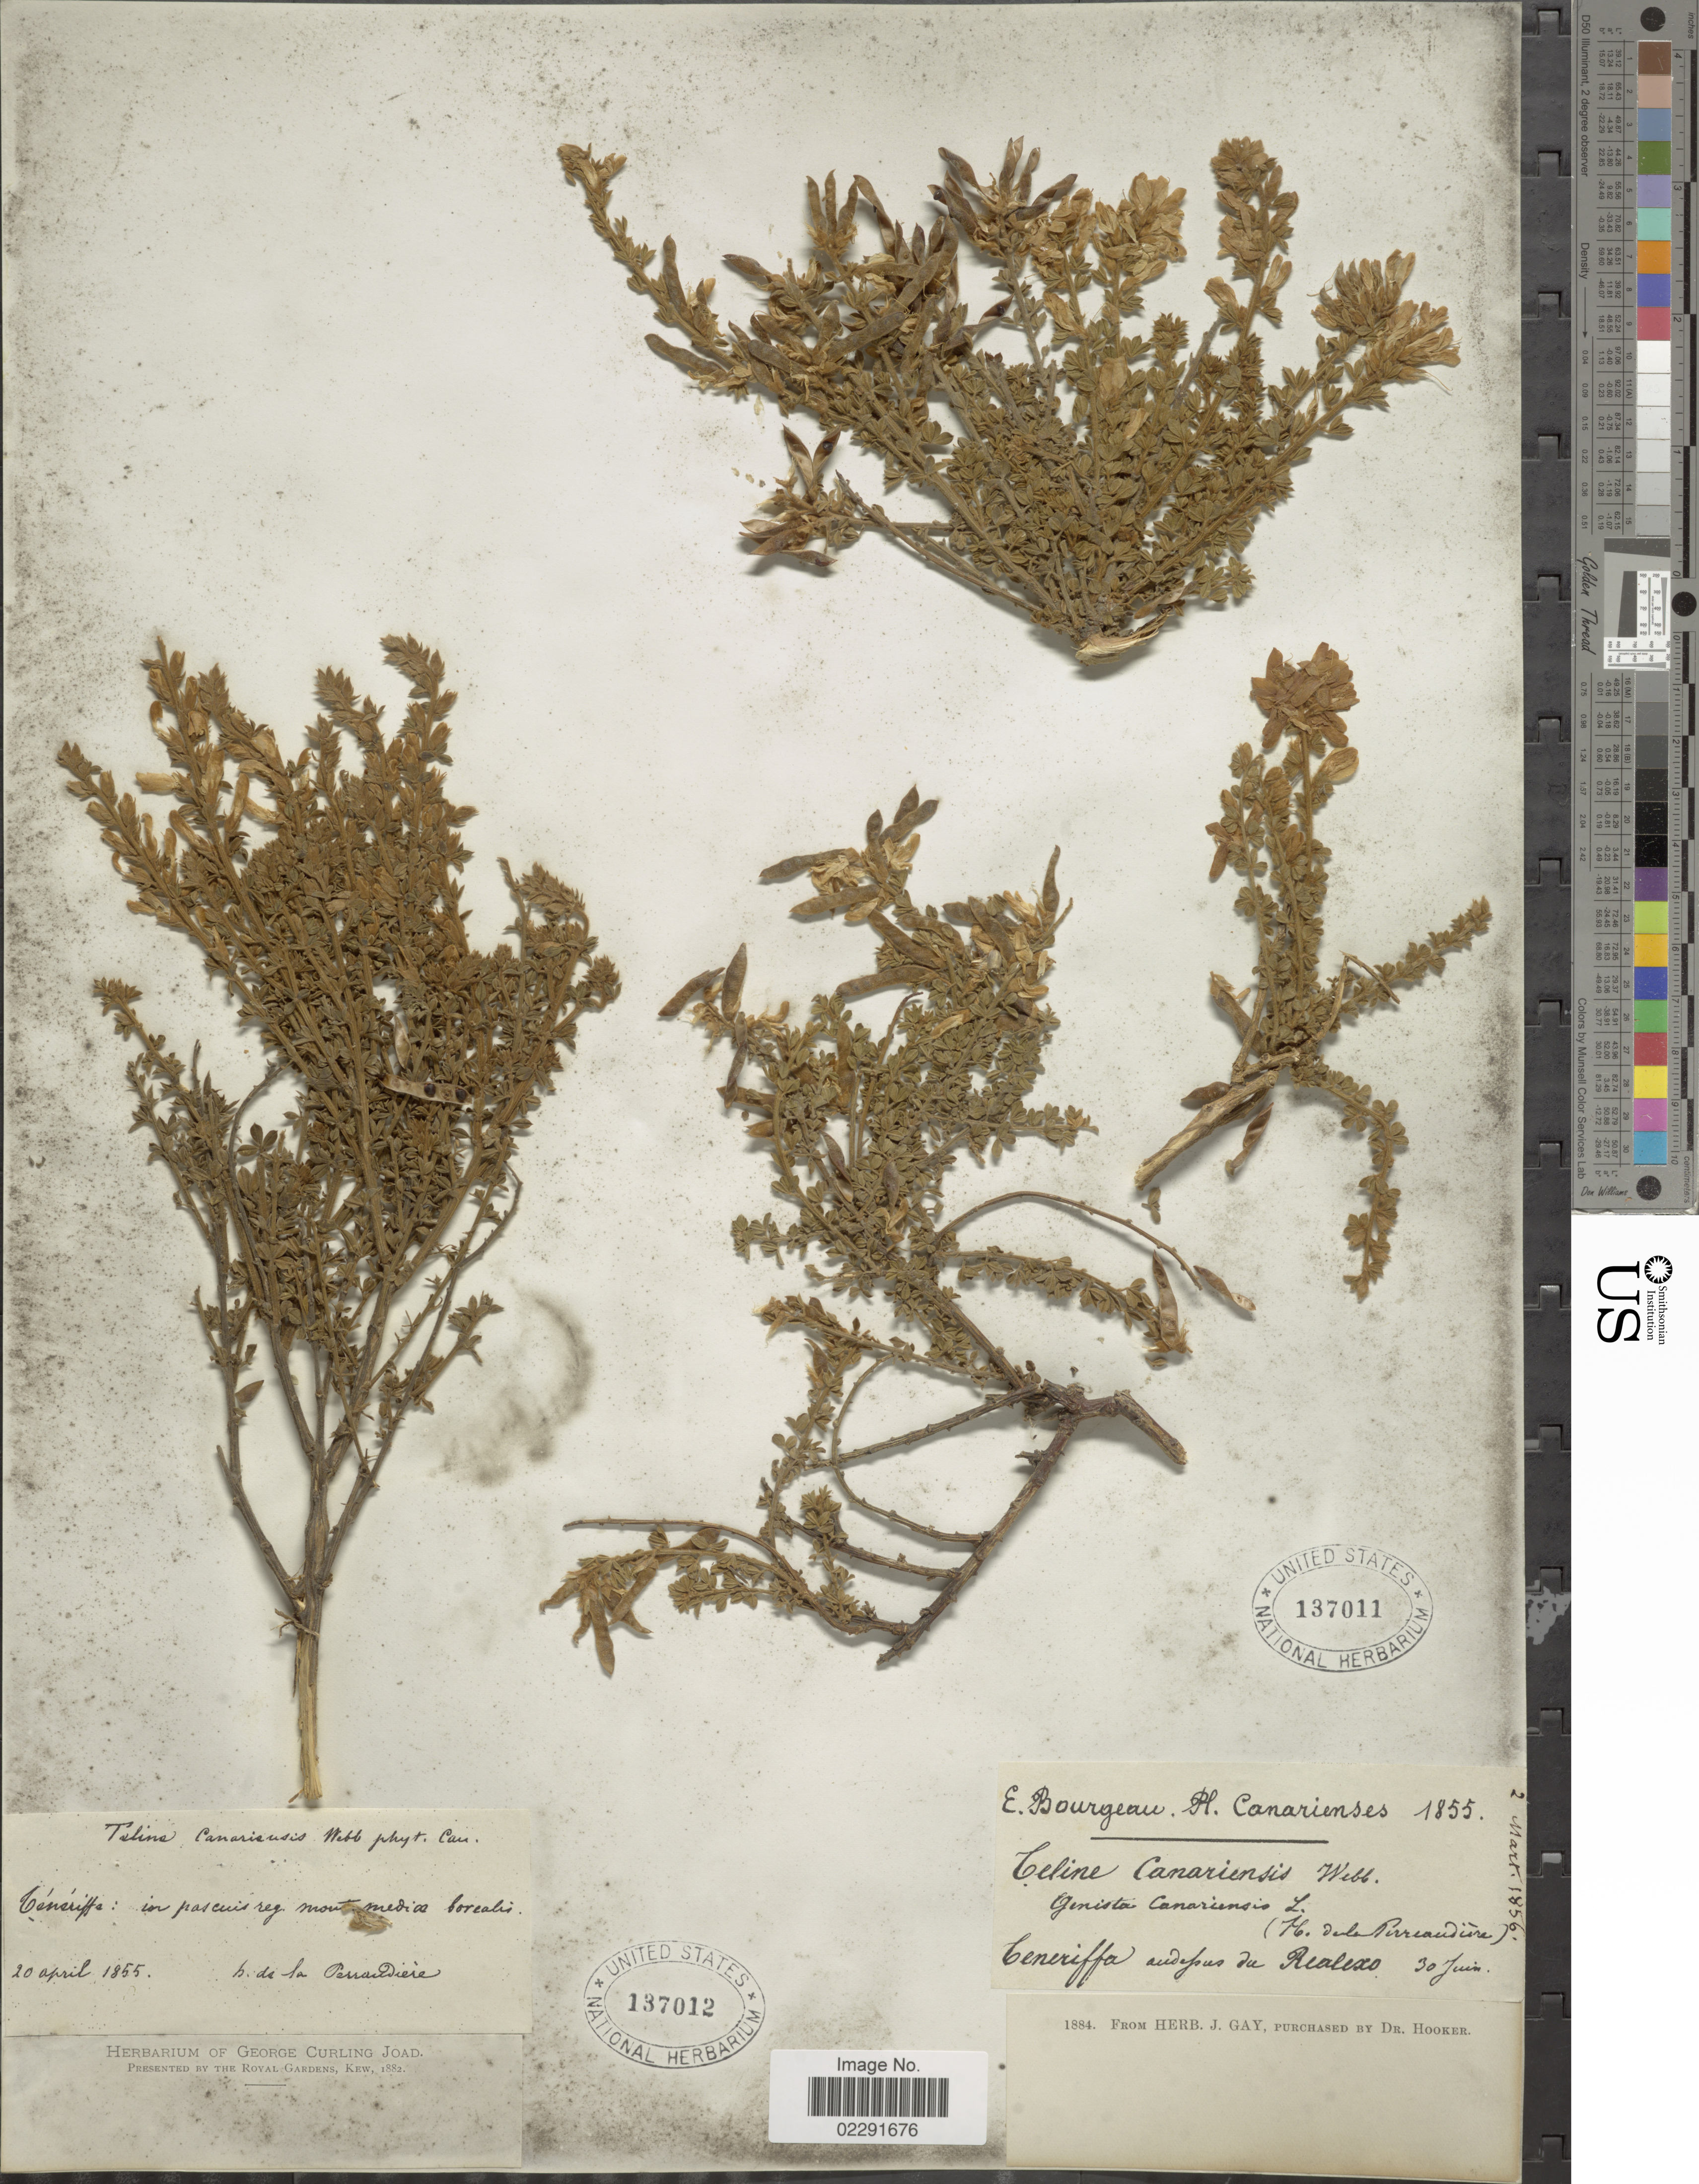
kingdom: Plantae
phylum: Tracheophyta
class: Magnoliopsida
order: Fabales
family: Fabaceae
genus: Genista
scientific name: Genista canariensis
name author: L.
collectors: E. Bourgeau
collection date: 1855-06-30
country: Spain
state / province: Canarias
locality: Teneriffa andapus du Realexo (Los Realejos)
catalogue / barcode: US 137011-2